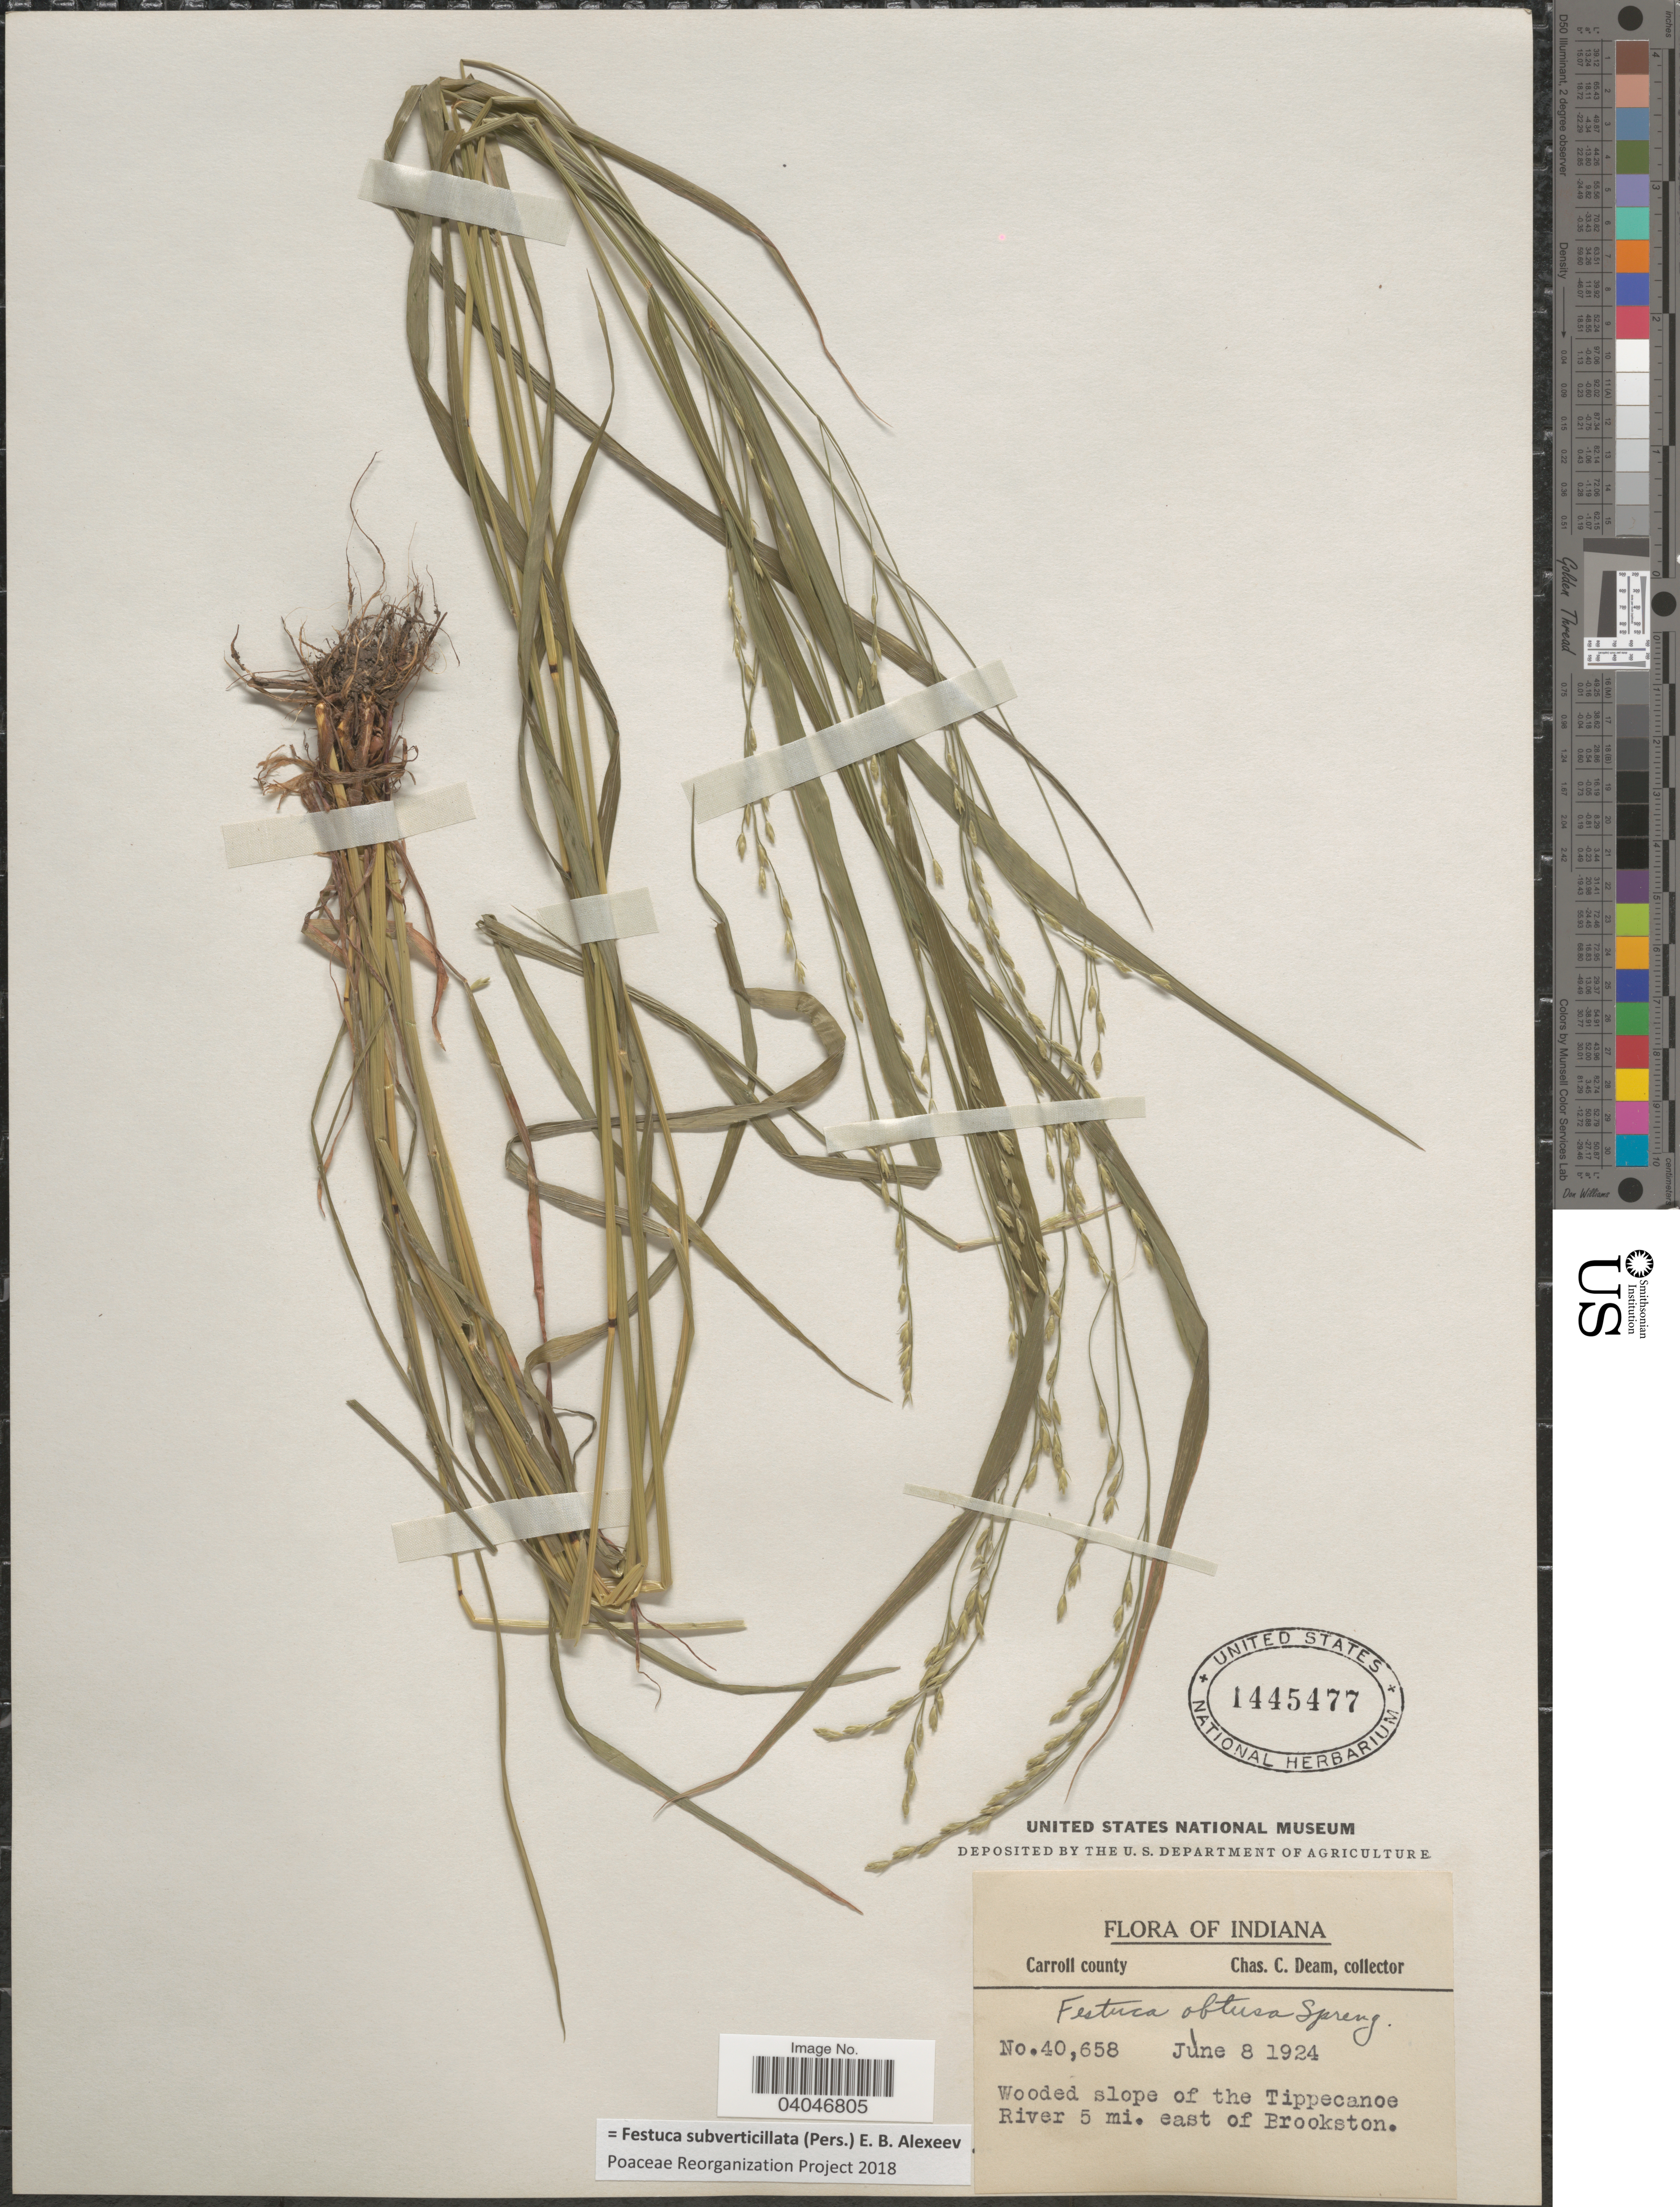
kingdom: Plantae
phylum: Tracheophyta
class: Liliopsida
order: Poales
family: Poaceae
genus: Festuca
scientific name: Festuca subverticillata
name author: (Pers.) E.B. Alexeev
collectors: C. C. Deam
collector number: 40658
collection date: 1924-06-08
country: United States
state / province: Indiana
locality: Carroll county. Wooded slope of the Tippecanoe River 5 mi. east of Brookston.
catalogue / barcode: US 1445477